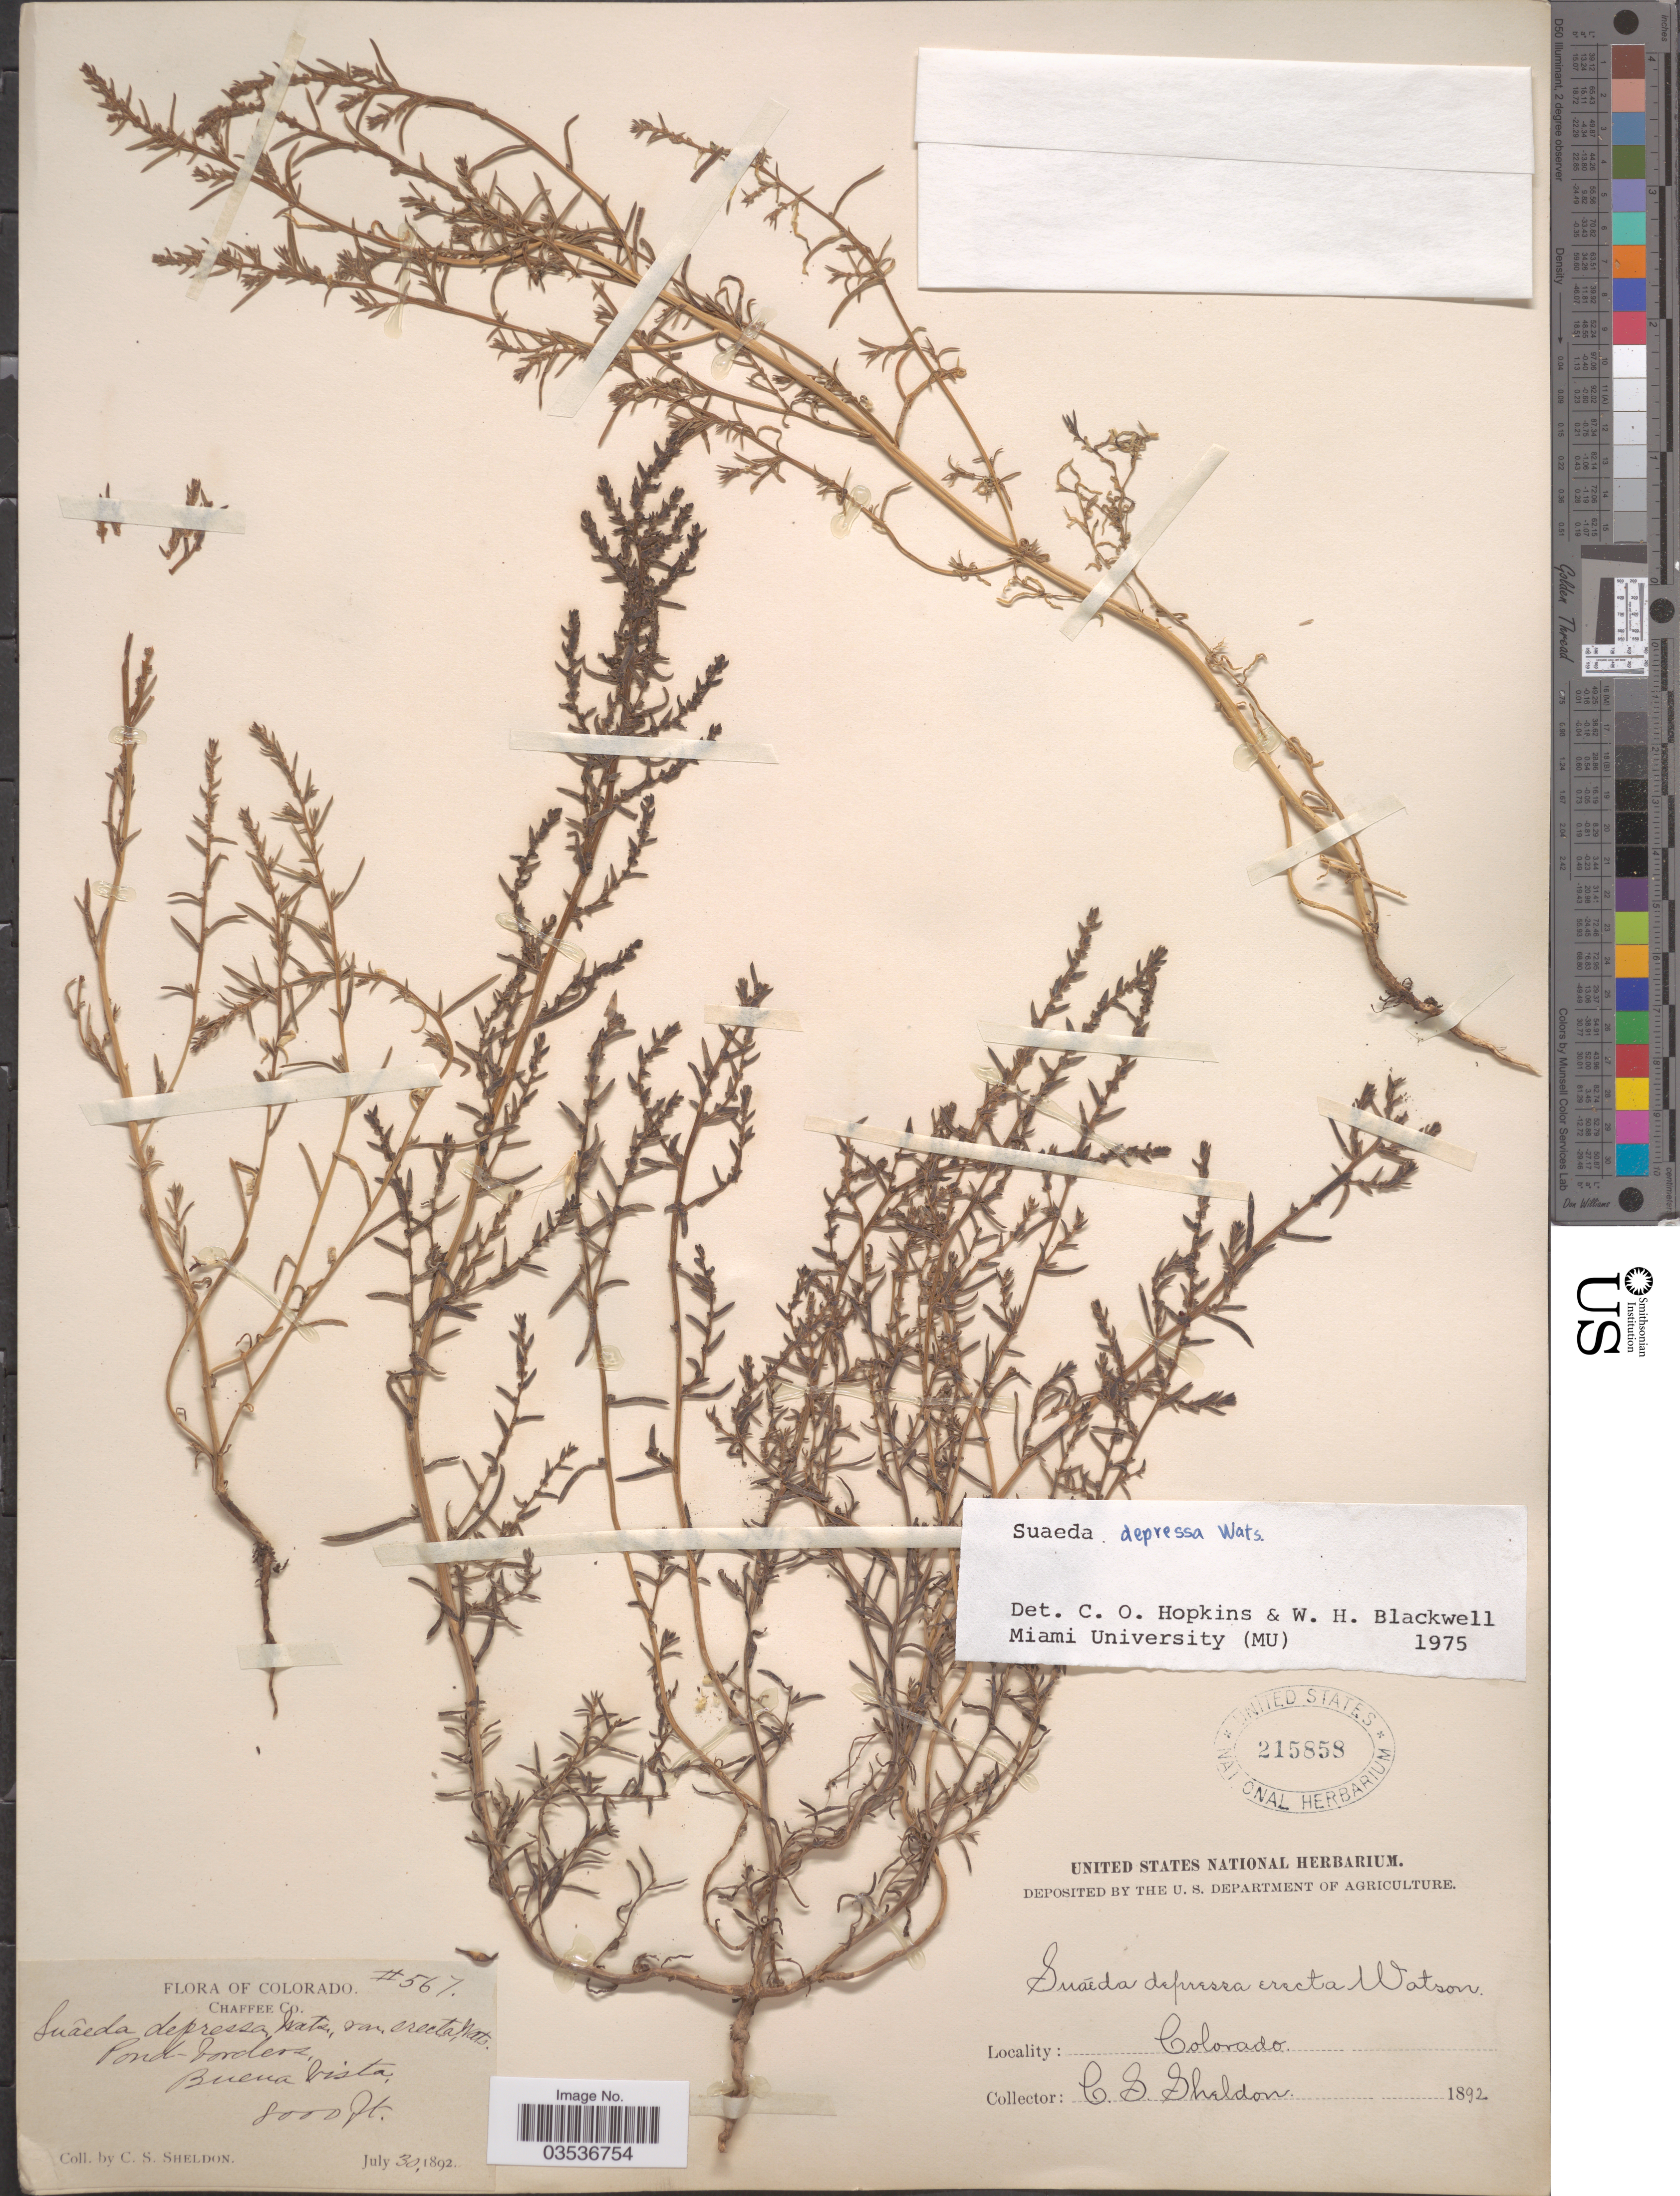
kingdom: Plantae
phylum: Tracheophyta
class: Magnoliopsida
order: Caryophyllales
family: Amaranthaceae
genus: Suaeda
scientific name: Suaeda depressa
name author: (Pursh) S. Watson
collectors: C. S. Sheldon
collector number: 567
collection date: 1892-07-30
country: United States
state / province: Colorado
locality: Chaffee Co. Pond-borders, Buena Vista.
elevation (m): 2438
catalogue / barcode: US 215858